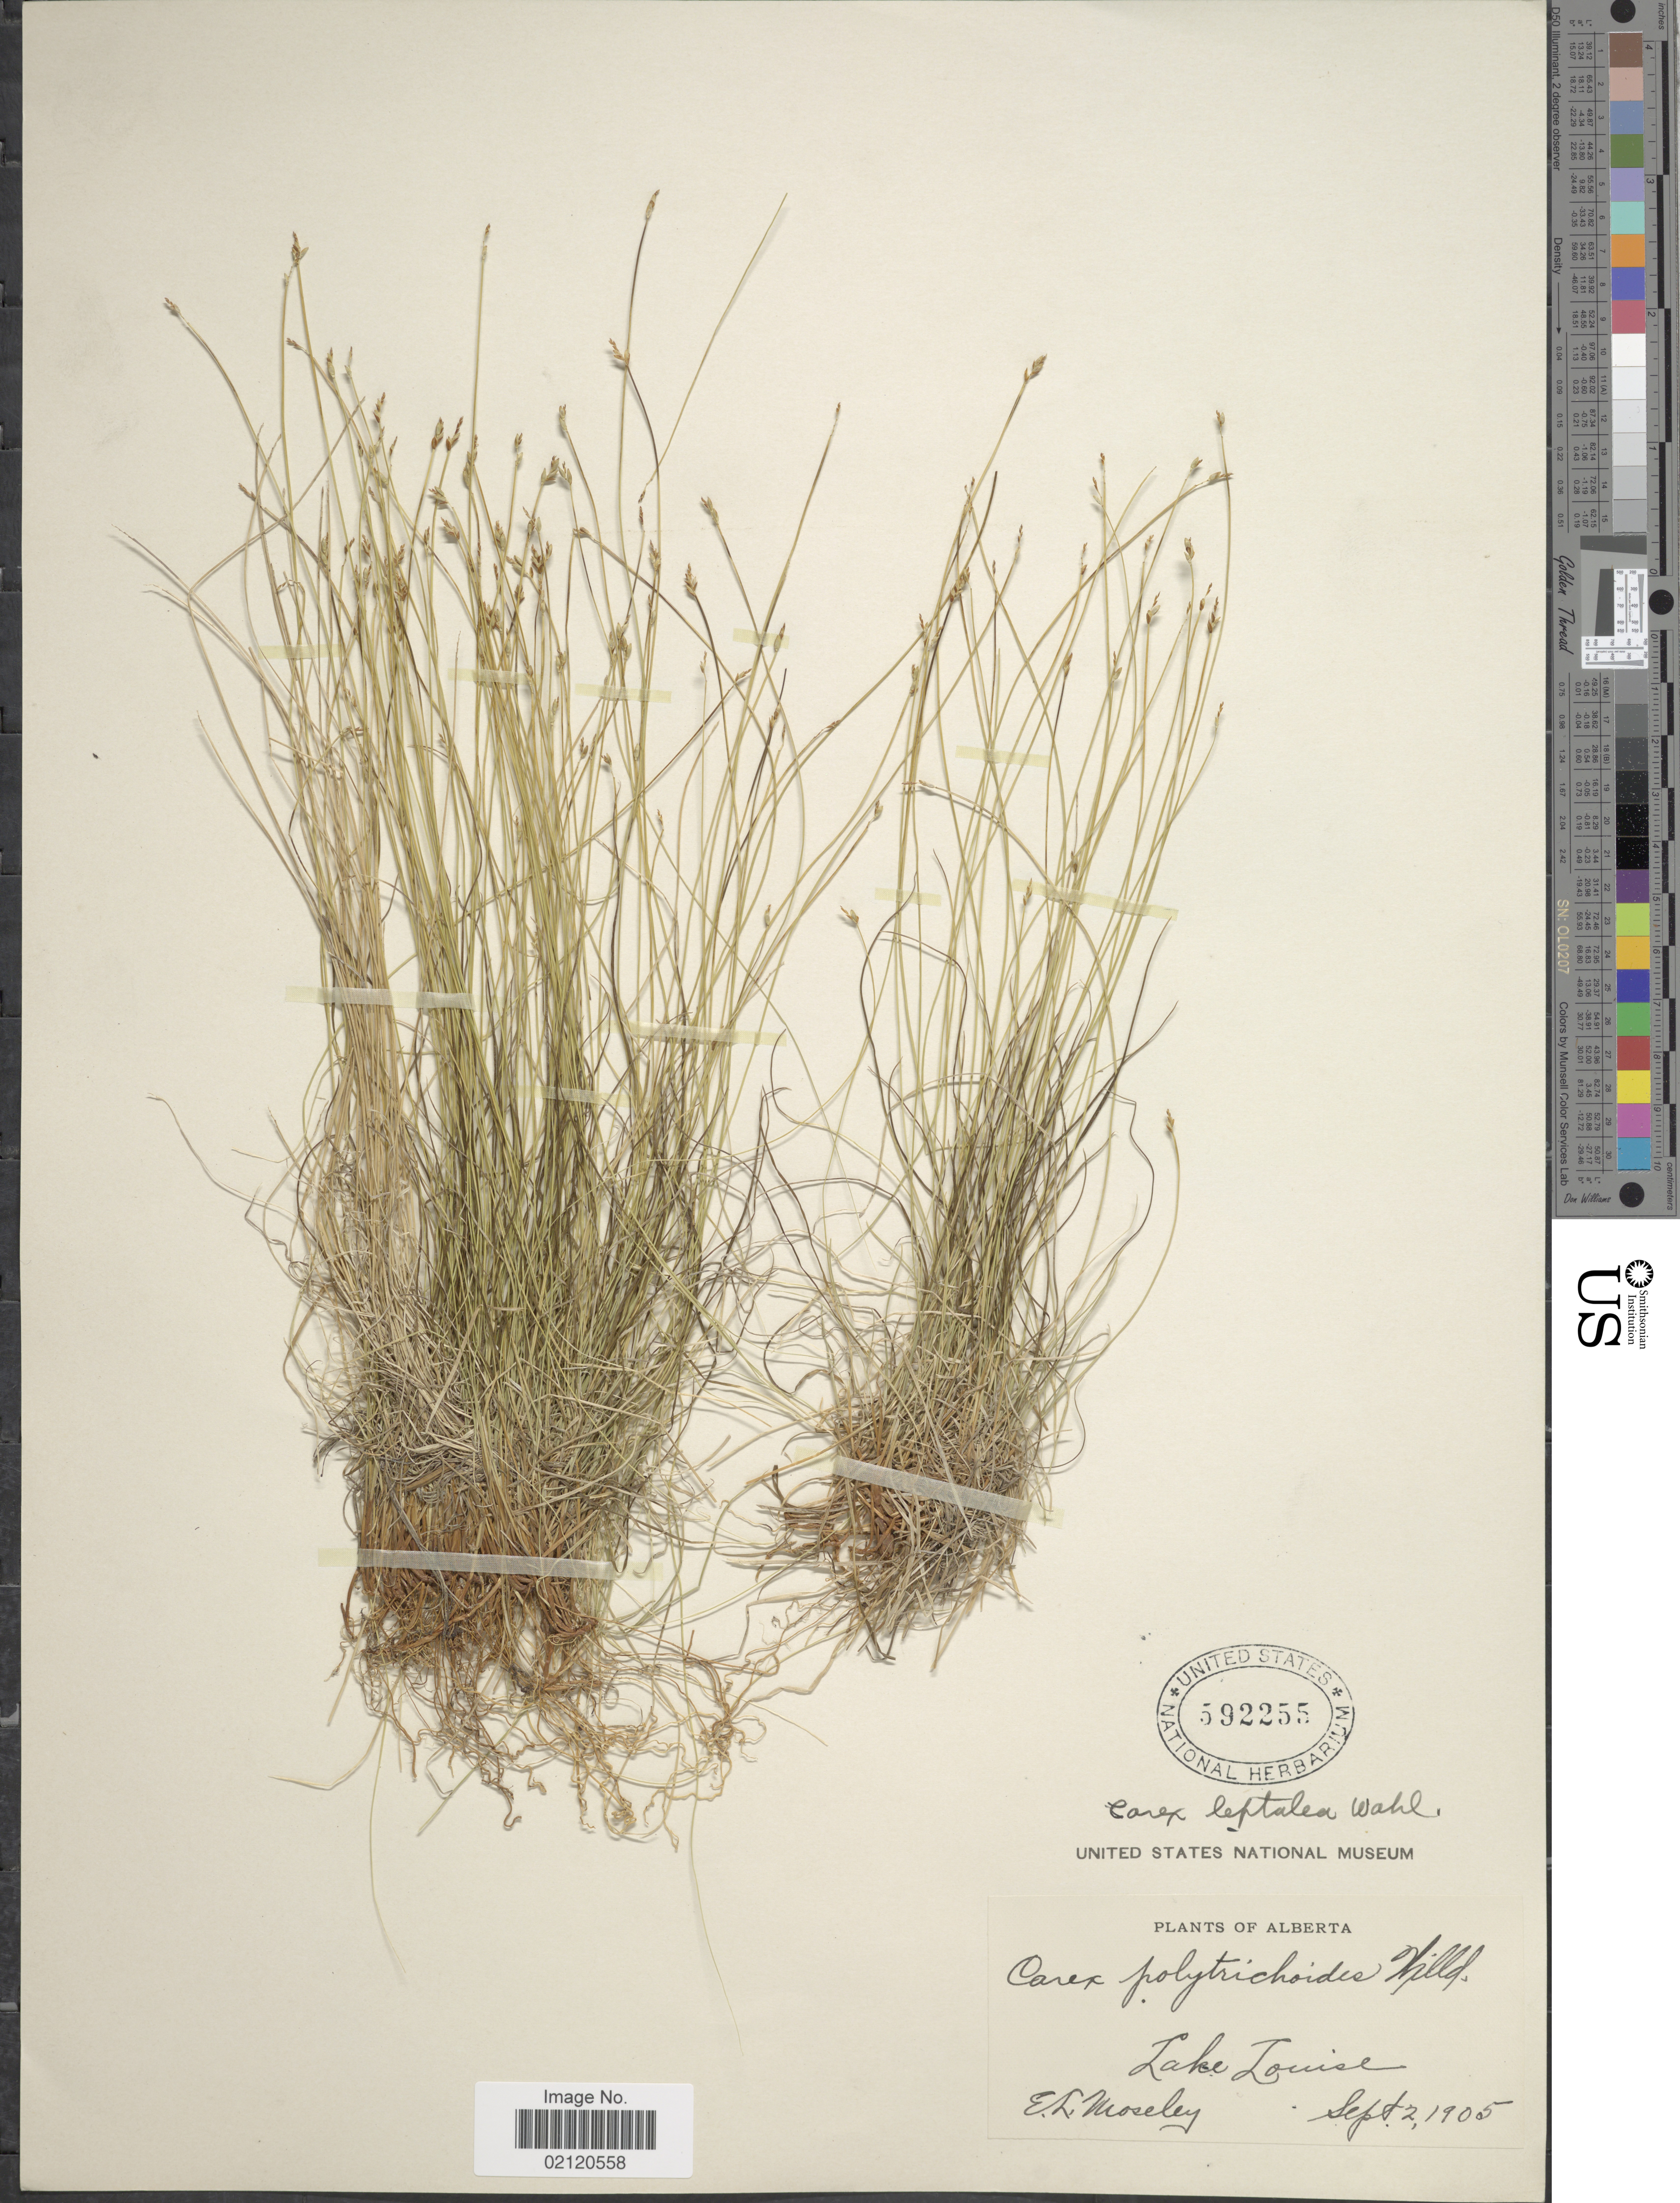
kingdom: Plantae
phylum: Tracheophyta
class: Liliopsida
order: Poales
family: Cyperaceae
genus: Carex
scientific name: Carex leptalea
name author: Wahlenb.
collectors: E. Moseley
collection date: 1905-09-02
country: Canada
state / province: Alberta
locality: Lake Louise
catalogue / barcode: US 592255